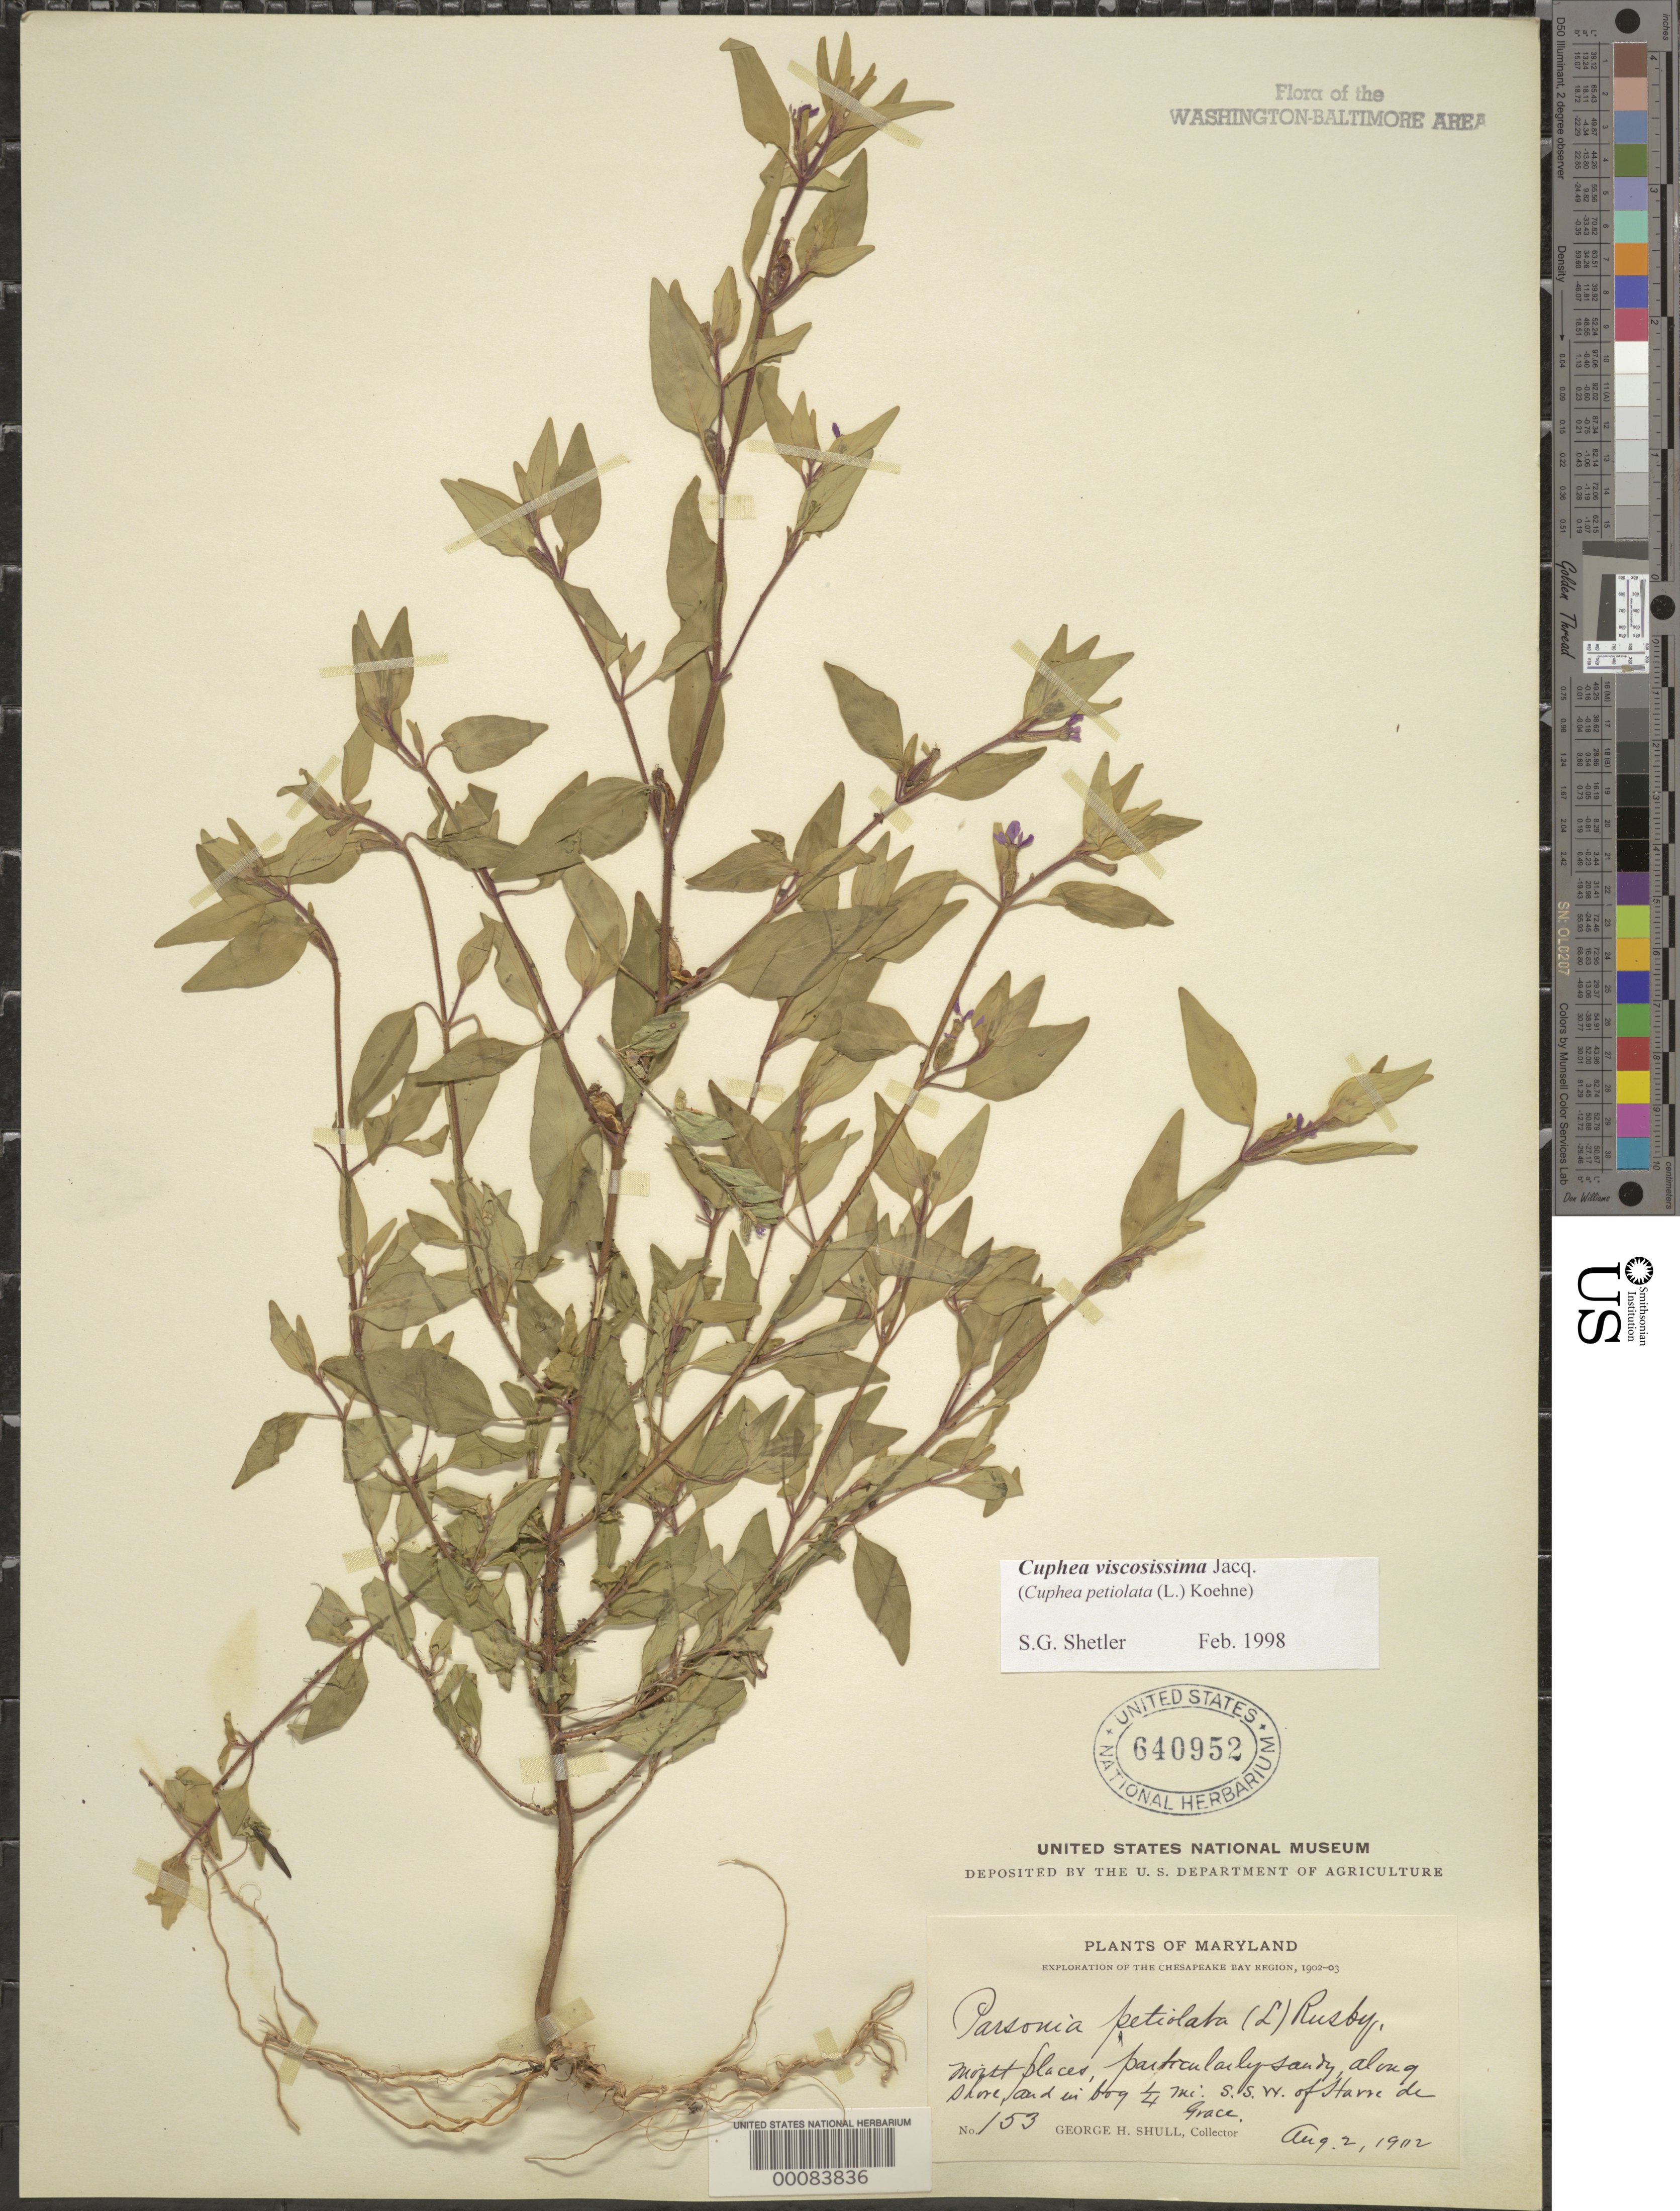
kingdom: Plantae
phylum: Tracheophyta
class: Magnoliopsida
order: Myrtales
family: Lythraceae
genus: Cuphea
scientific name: Cuphea viscosissima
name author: Jacq.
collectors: G. H. Shull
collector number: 153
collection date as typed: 02 Aug 1902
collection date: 1902-08-02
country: United States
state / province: Maryland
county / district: Harford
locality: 1/4 mi. SSW of Havre De Grace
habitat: Moist places, particularly sandy along shore, and in bog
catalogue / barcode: US 640952